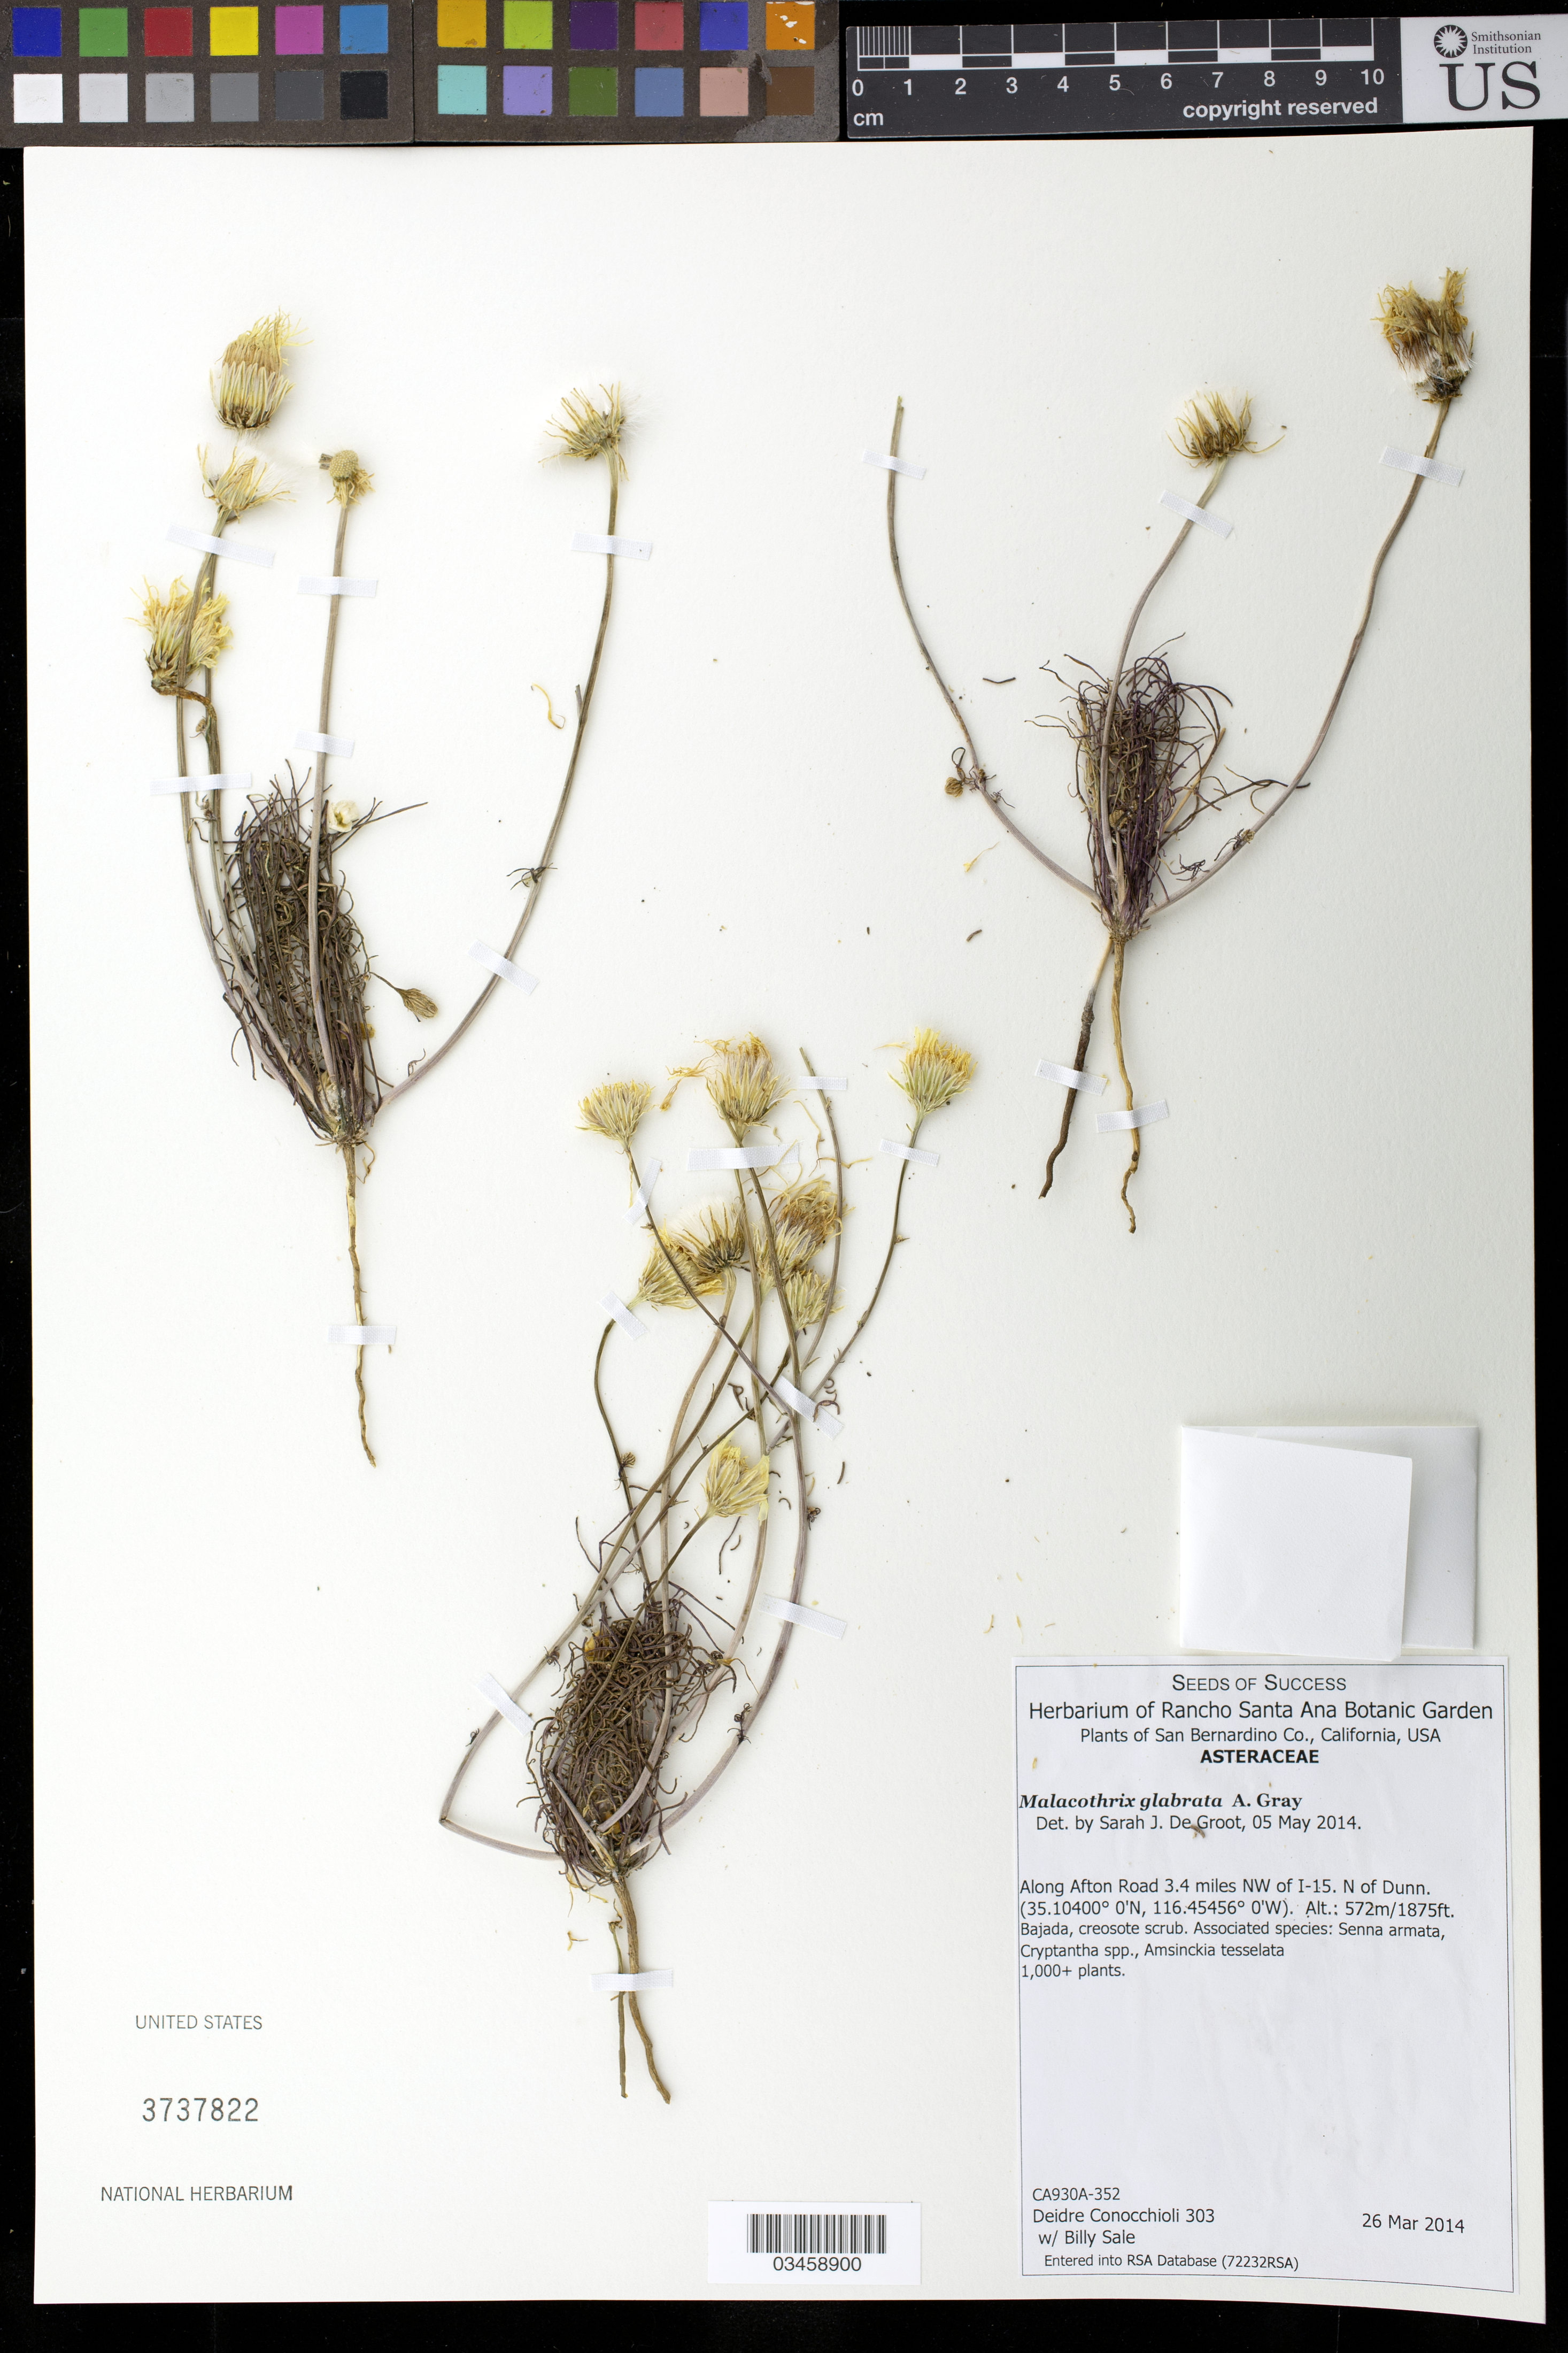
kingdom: Plantae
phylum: Tracheophyta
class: Magnoliopsida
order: Asterales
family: Asteraceae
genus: Malacothrix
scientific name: Malacothrix glabrata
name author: (A. Gray ex D.C. Eaton) A. Gray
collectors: D. Conocchioli & K. Sale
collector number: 352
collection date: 2014-03-26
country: United States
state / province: California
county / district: San Bernardino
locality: Along Afton Road 3.4 mi. NW of I-15, N of Dunn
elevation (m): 572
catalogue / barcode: US 3737822